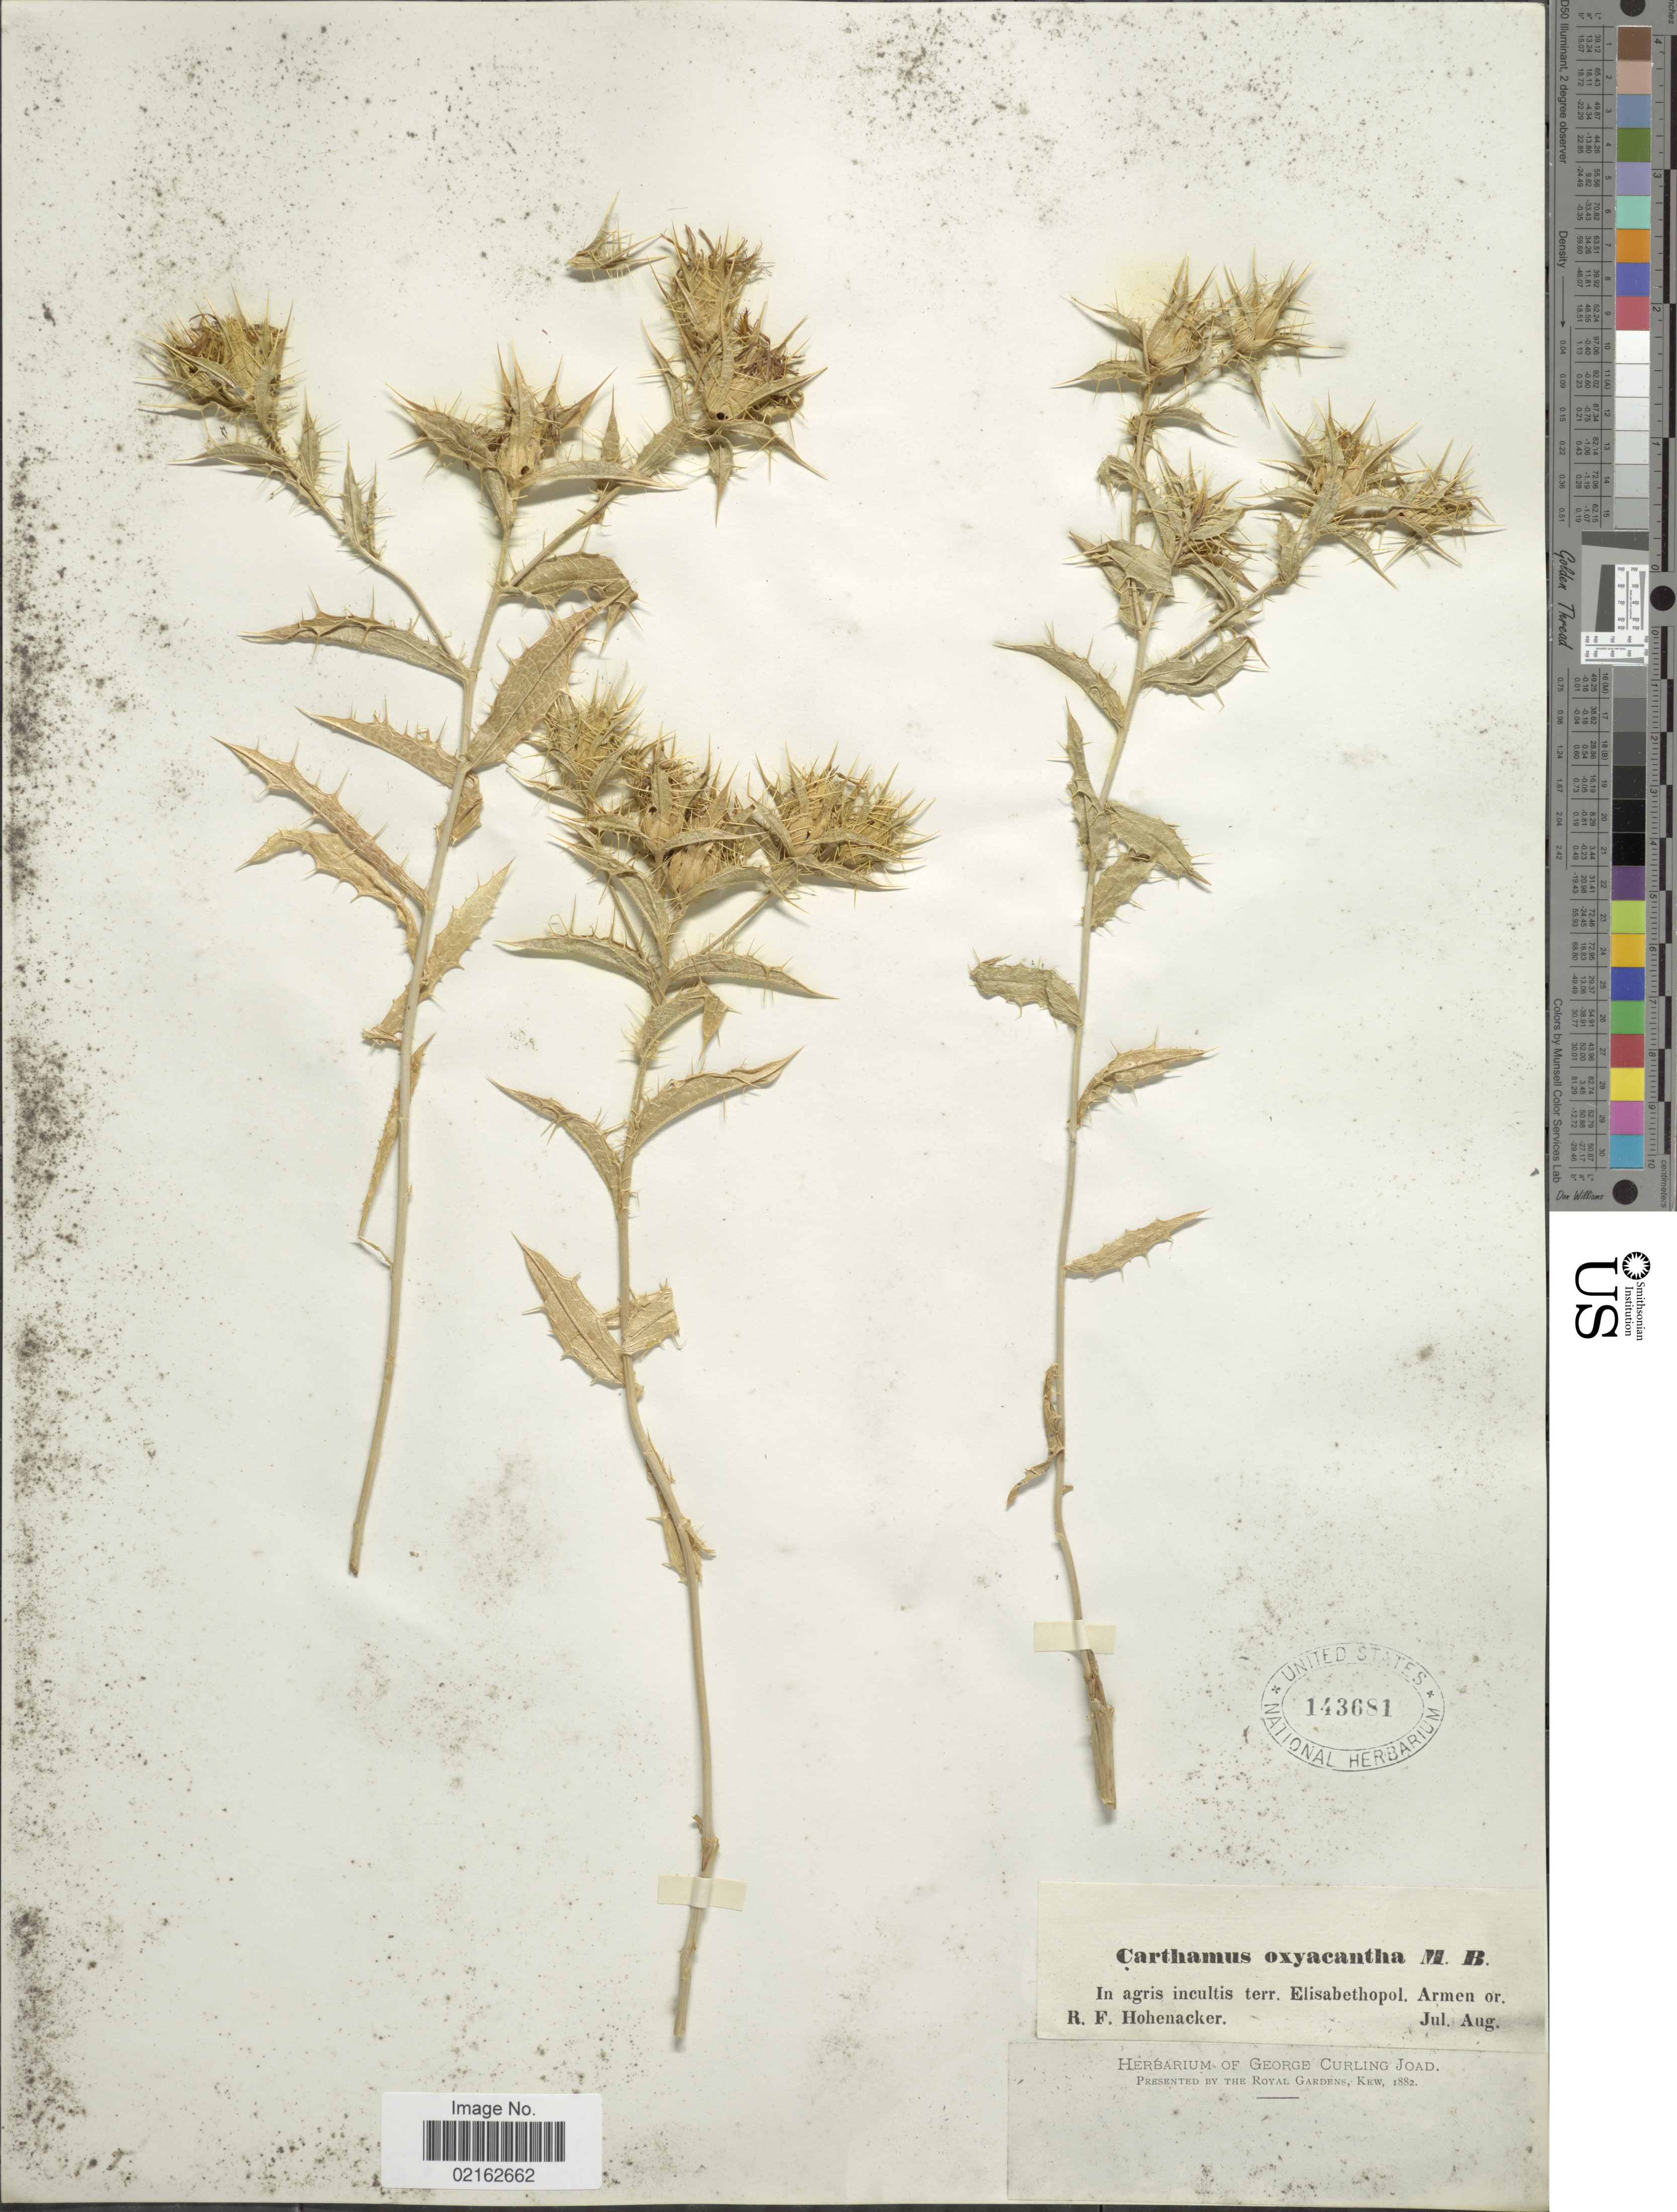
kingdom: Plantae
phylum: Tracheophyta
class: Magnoliopsida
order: Asterales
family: Asteraceae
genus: Carthamus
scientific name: Carthamus oxyacantha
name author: M. Bieb.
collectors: R. F. Hohenacker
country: Armenia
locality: Terr. Elisabethopol, Armen or.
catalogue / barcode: US 143681